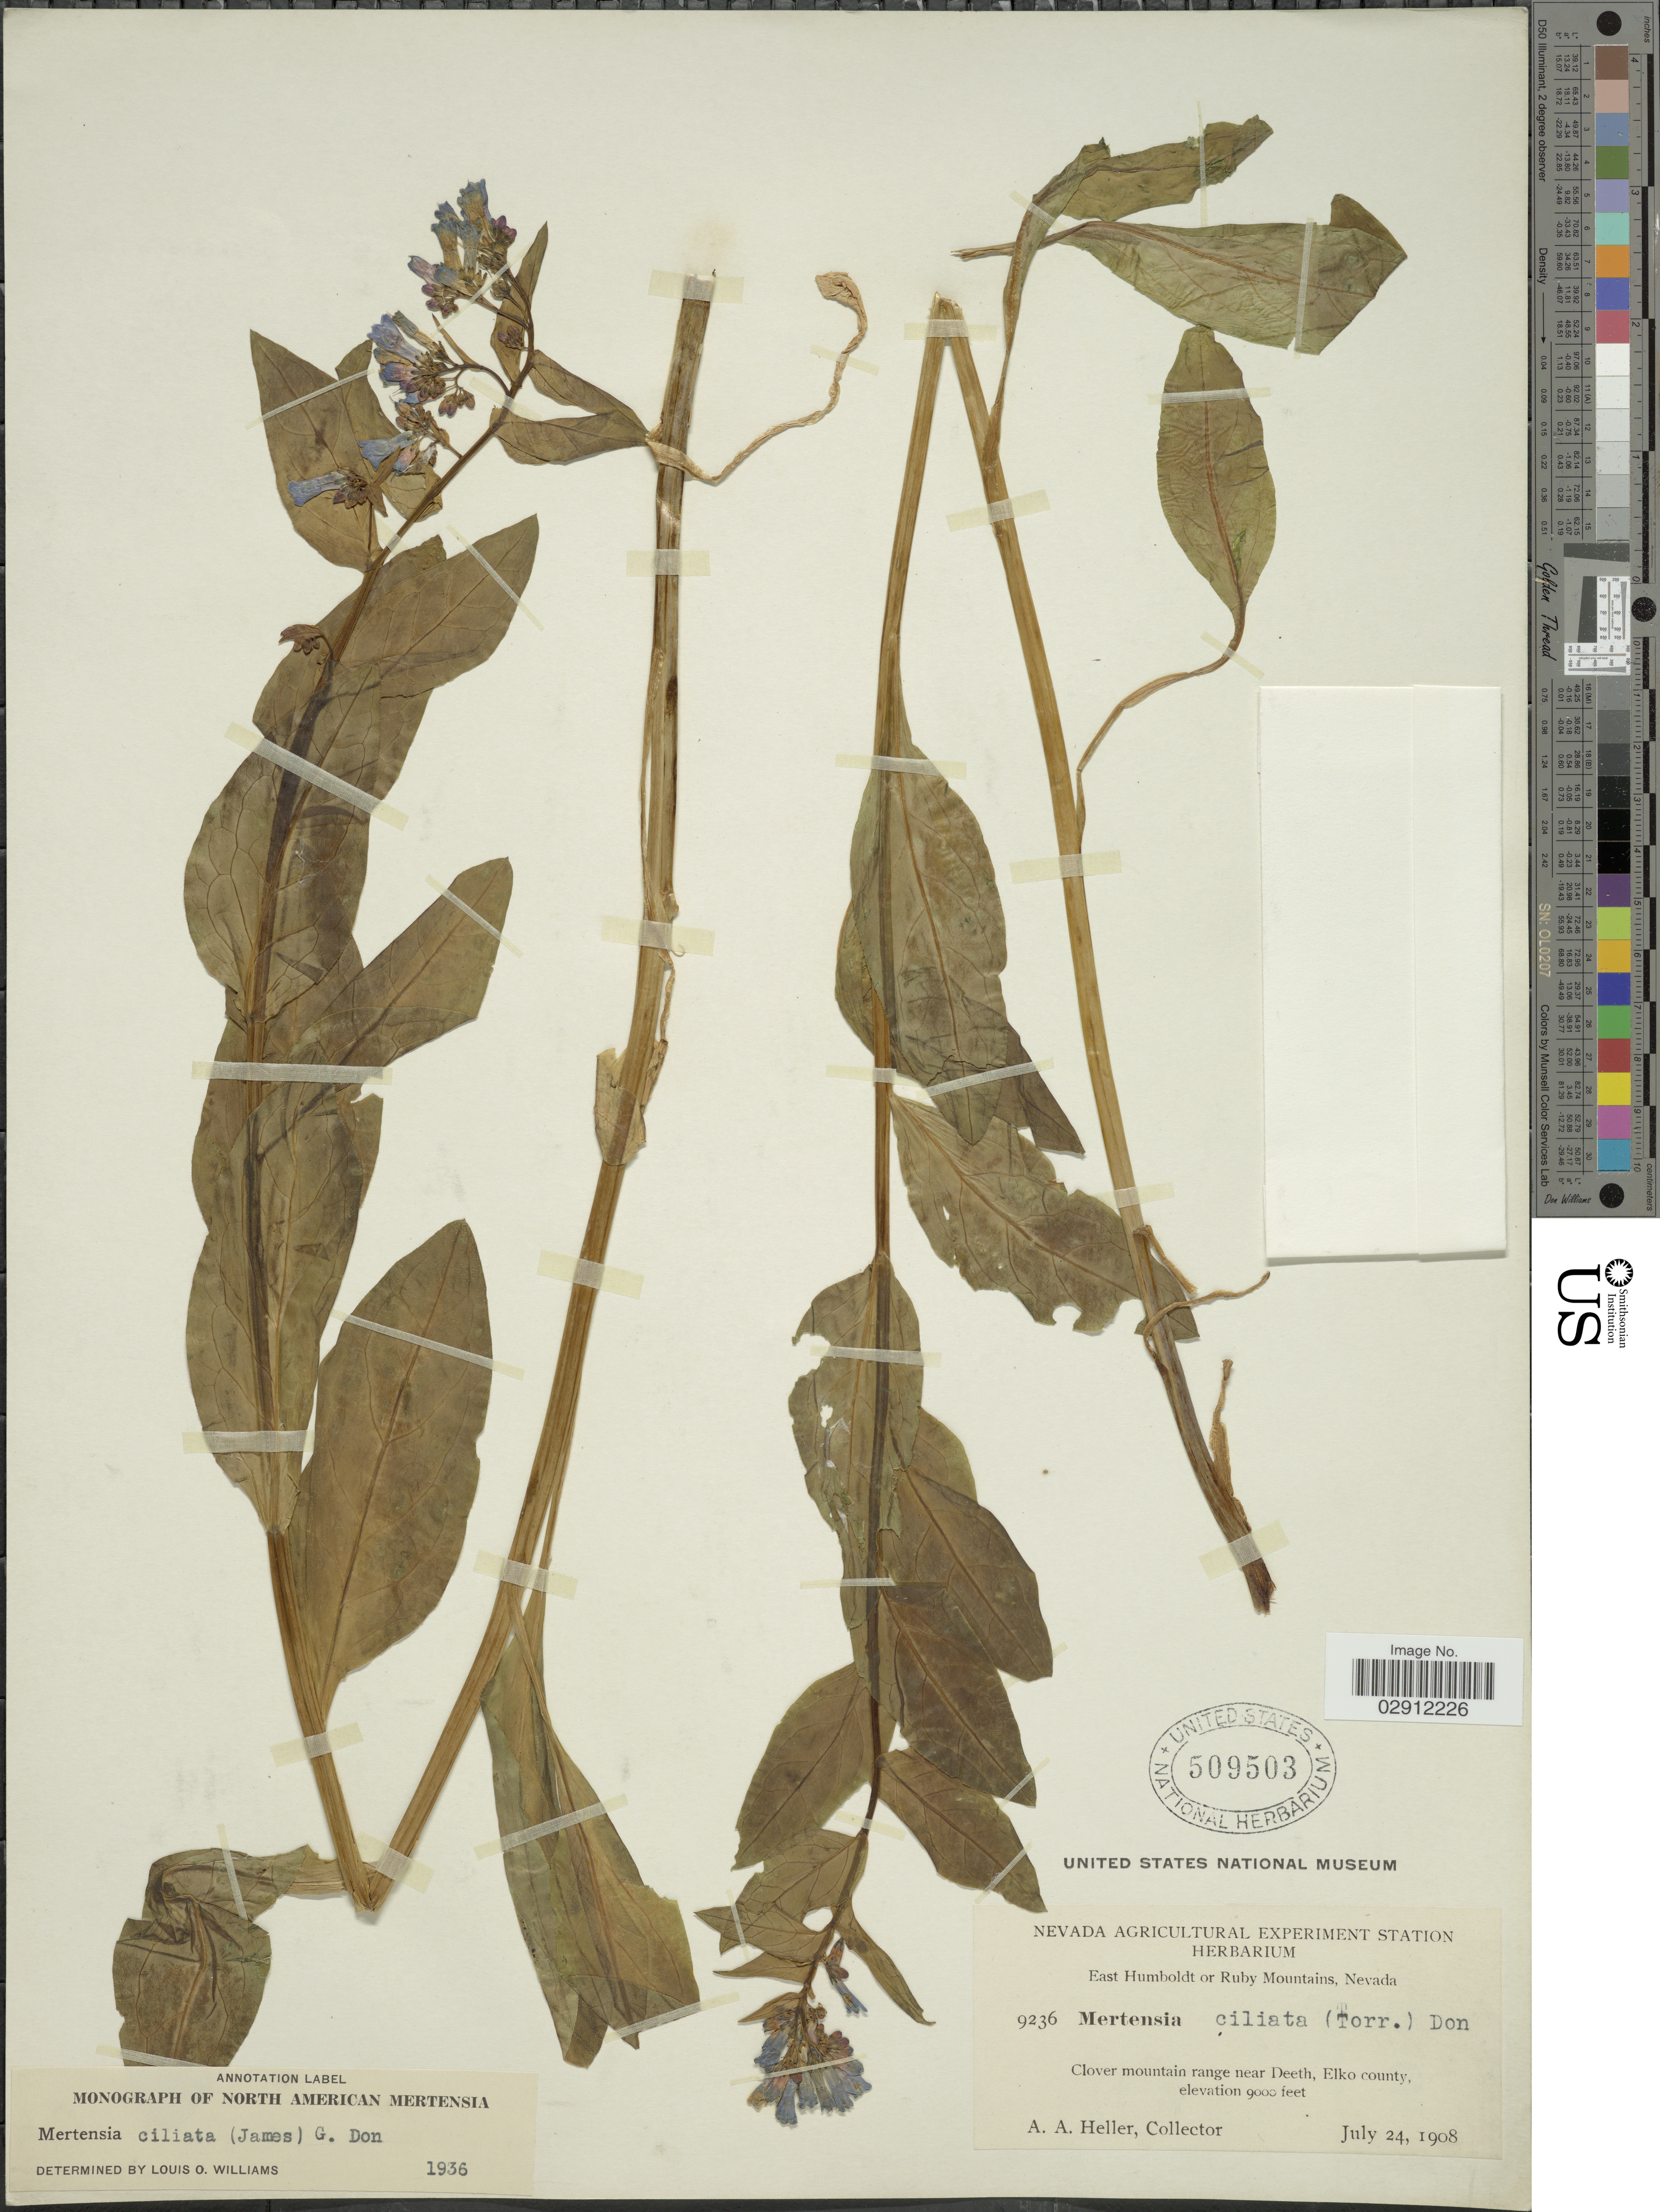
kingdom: Plantae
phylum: Tracheophyta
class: Magnoliopsida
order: Boraginales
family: Boraginaceae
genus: Mertensia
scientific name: Mertensia ciliata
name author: (James) G. Don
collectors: A. A. Heller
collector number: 9236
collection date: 1908-07-24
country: United States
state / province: Nevada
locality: East Humboldt or Ruby Mountains. Clover mountain range near Deeth, Elko county.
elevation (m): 2743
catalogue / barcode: US 509503